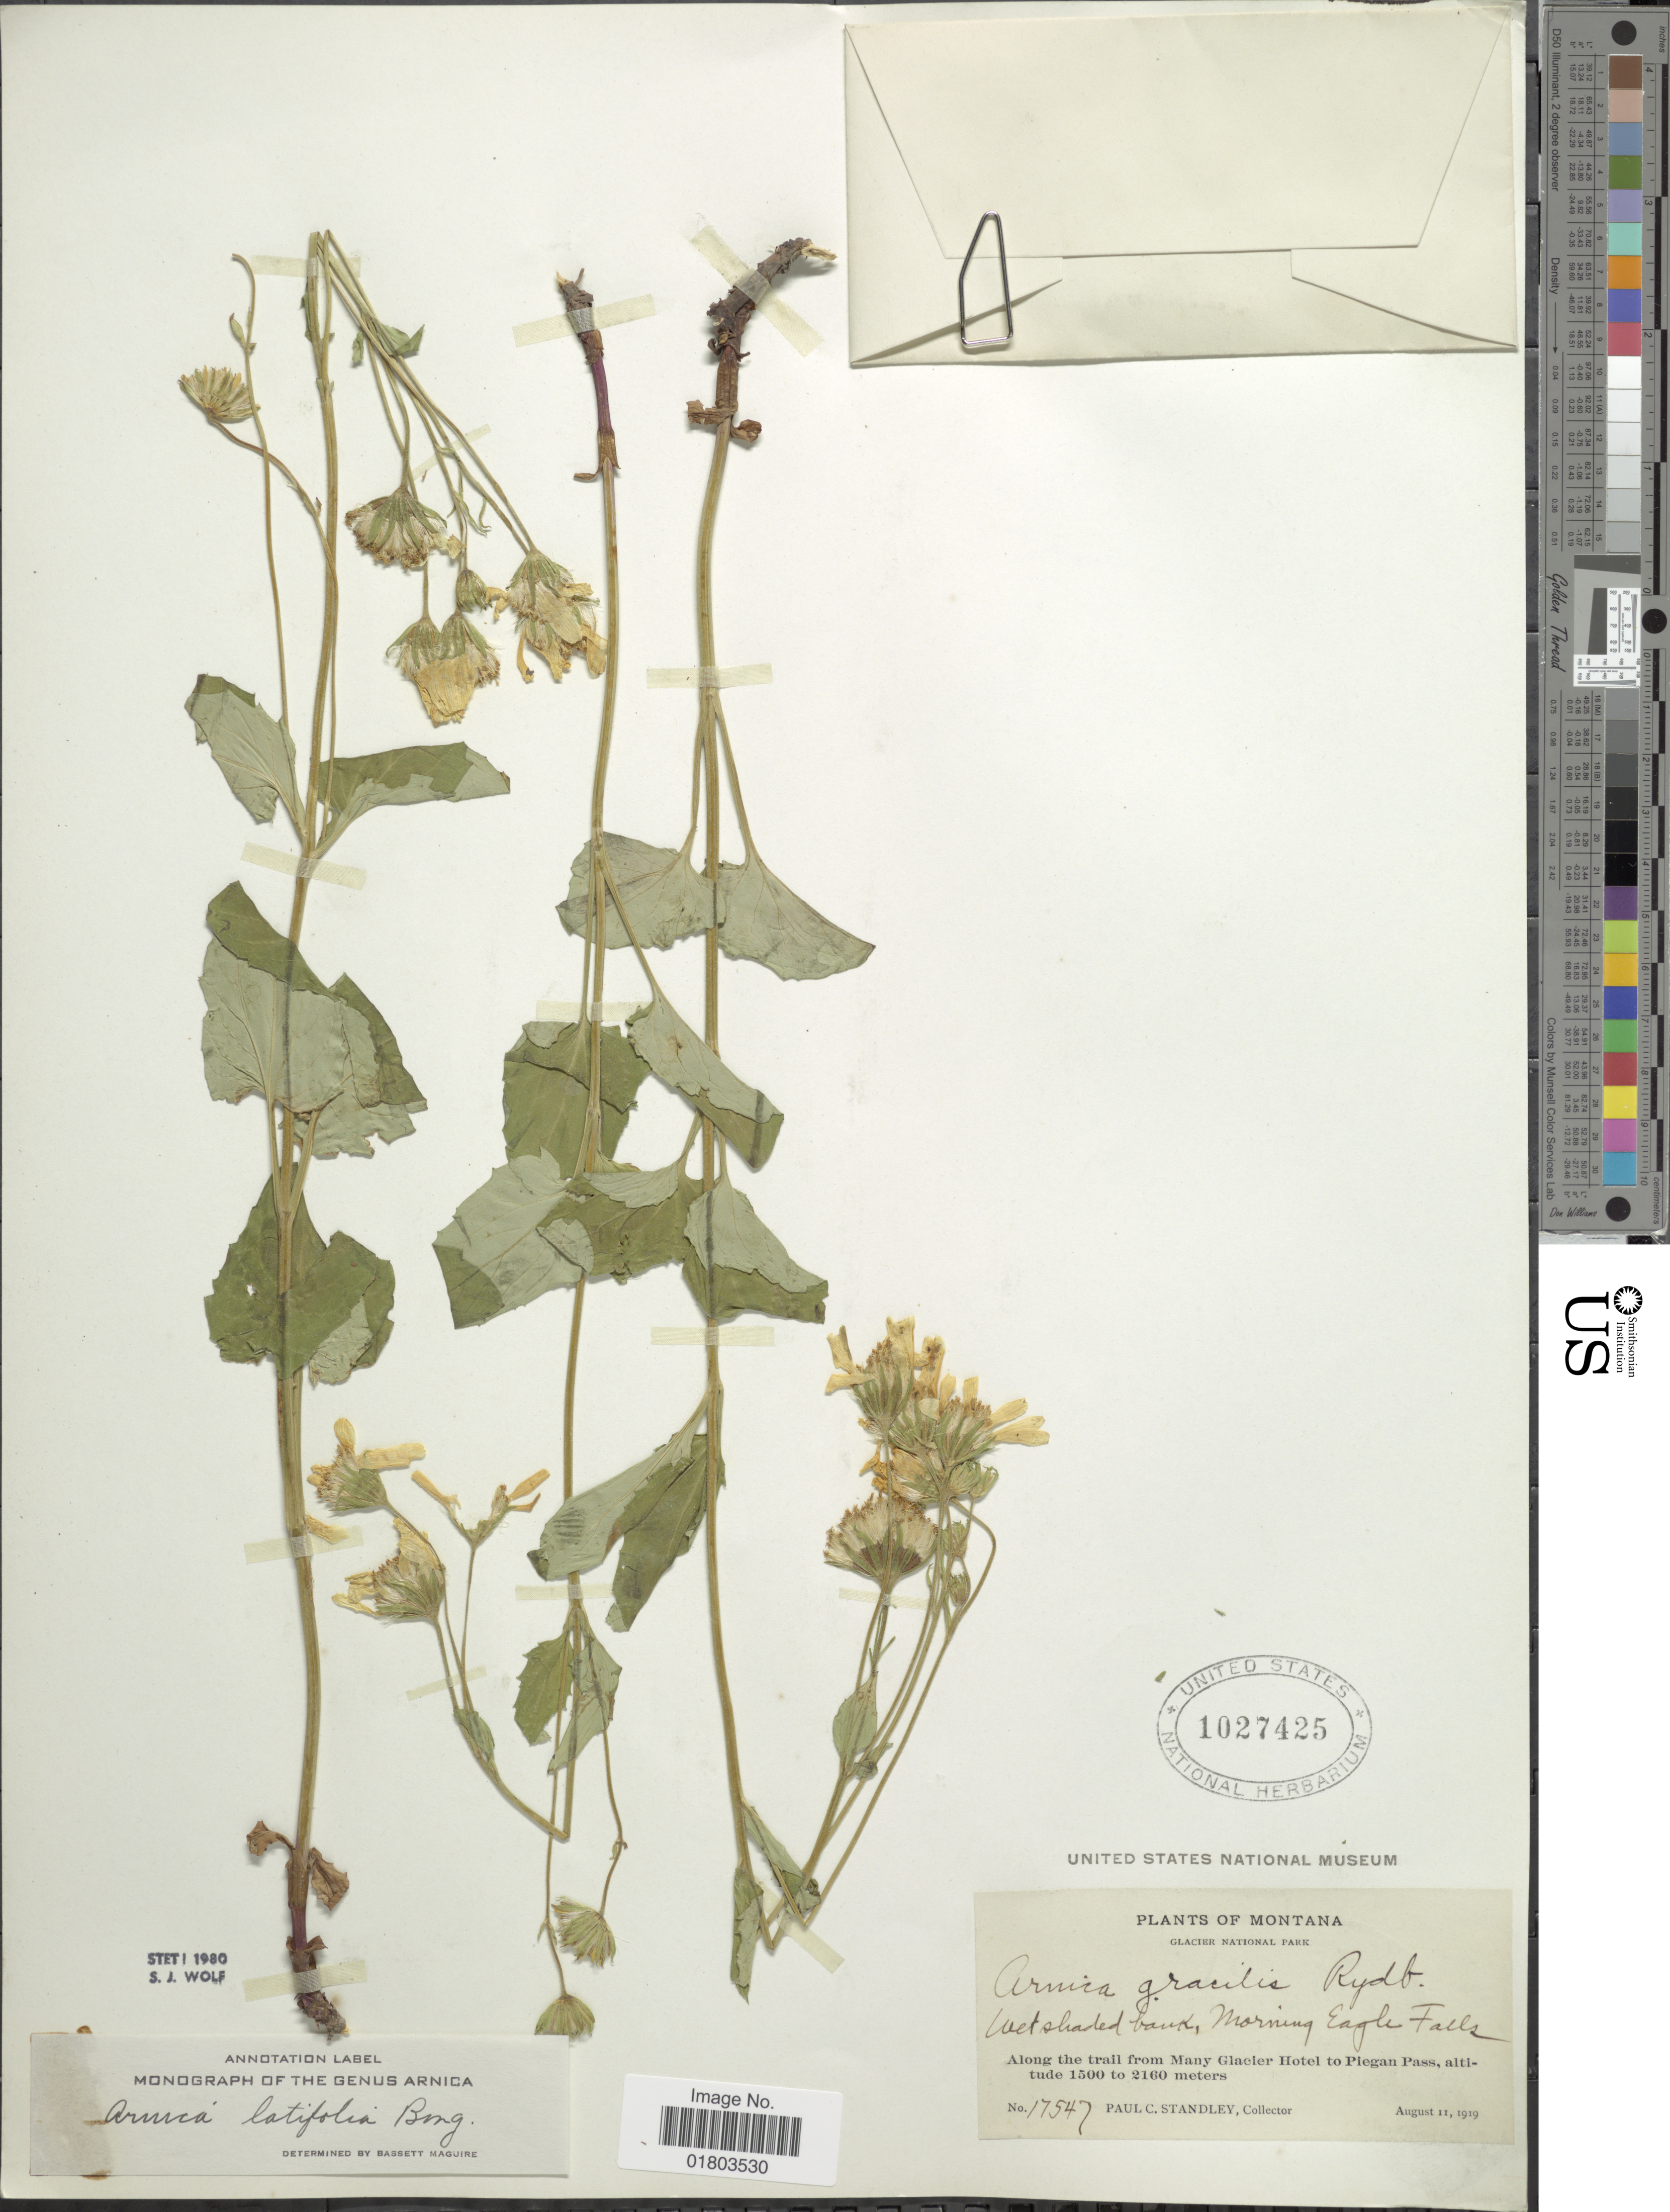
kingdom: Plantae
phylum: Tracheophyta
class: Magnoliopsida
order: Asterales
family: Asteraceae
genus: Arnica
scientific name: Arnica latifolia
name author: Bong.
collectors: P. C. Standley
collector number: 17547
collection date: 1919-08-11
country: United States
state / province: Montana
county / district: Glacier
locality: Glacier National Park, Wetshaded bank, Morning Eagle Falls, Along the trail from Many Glacier Hotel to Piegan Pass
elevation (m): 1500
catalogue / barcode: US 1027425